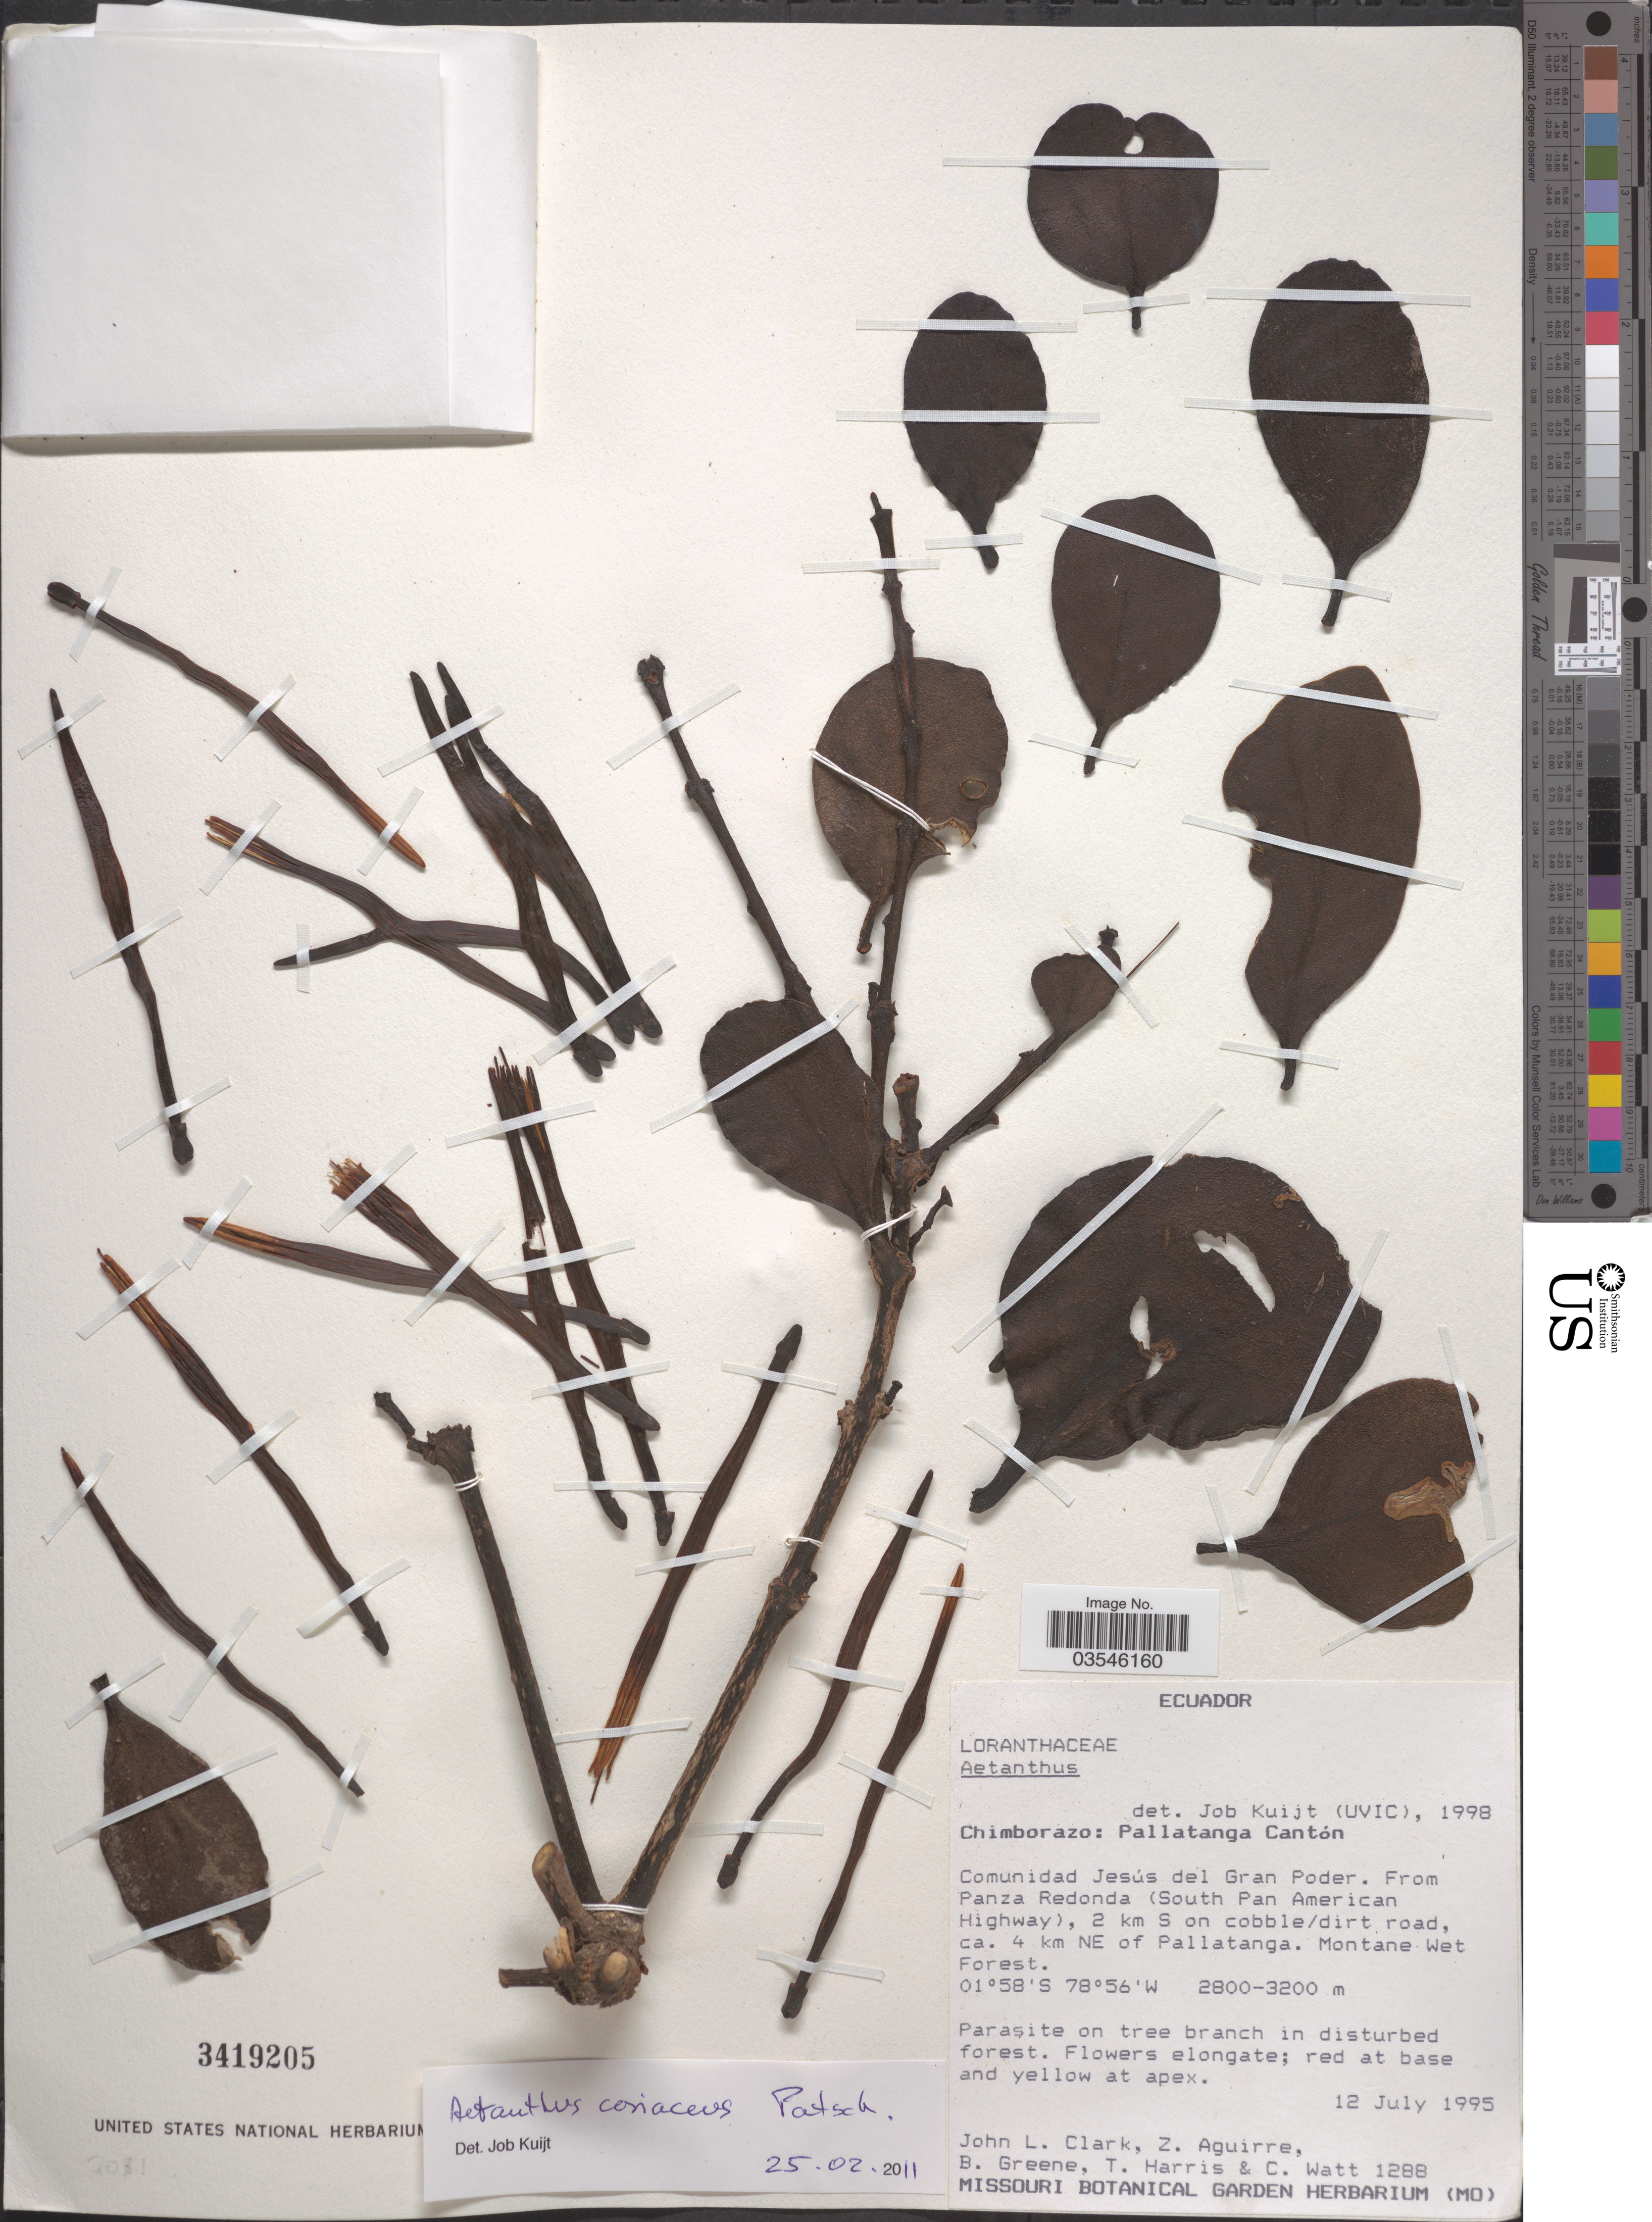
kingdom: Plantae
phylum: Tracheophyta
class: Magnoliopsida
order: Santalales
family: Loranthaceae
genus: Aetanthus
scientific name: Aetanthus coriaceus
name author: Patsch.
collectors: J. L. Clark, Z. Aguirre, B. Greene, T. Harris & C. Watt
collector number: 1288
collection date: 1995-07-12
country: Ecuador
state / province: Chimborazo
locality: Pallatanga Cantón. Comunidad Jesús del Gran Poder. From Panza Redonda (South Pan American Highway), 2 km S on cobble/dirt road, ca. 4 km NE of Pallatanga.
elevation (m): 2800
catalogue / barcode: US 3419205